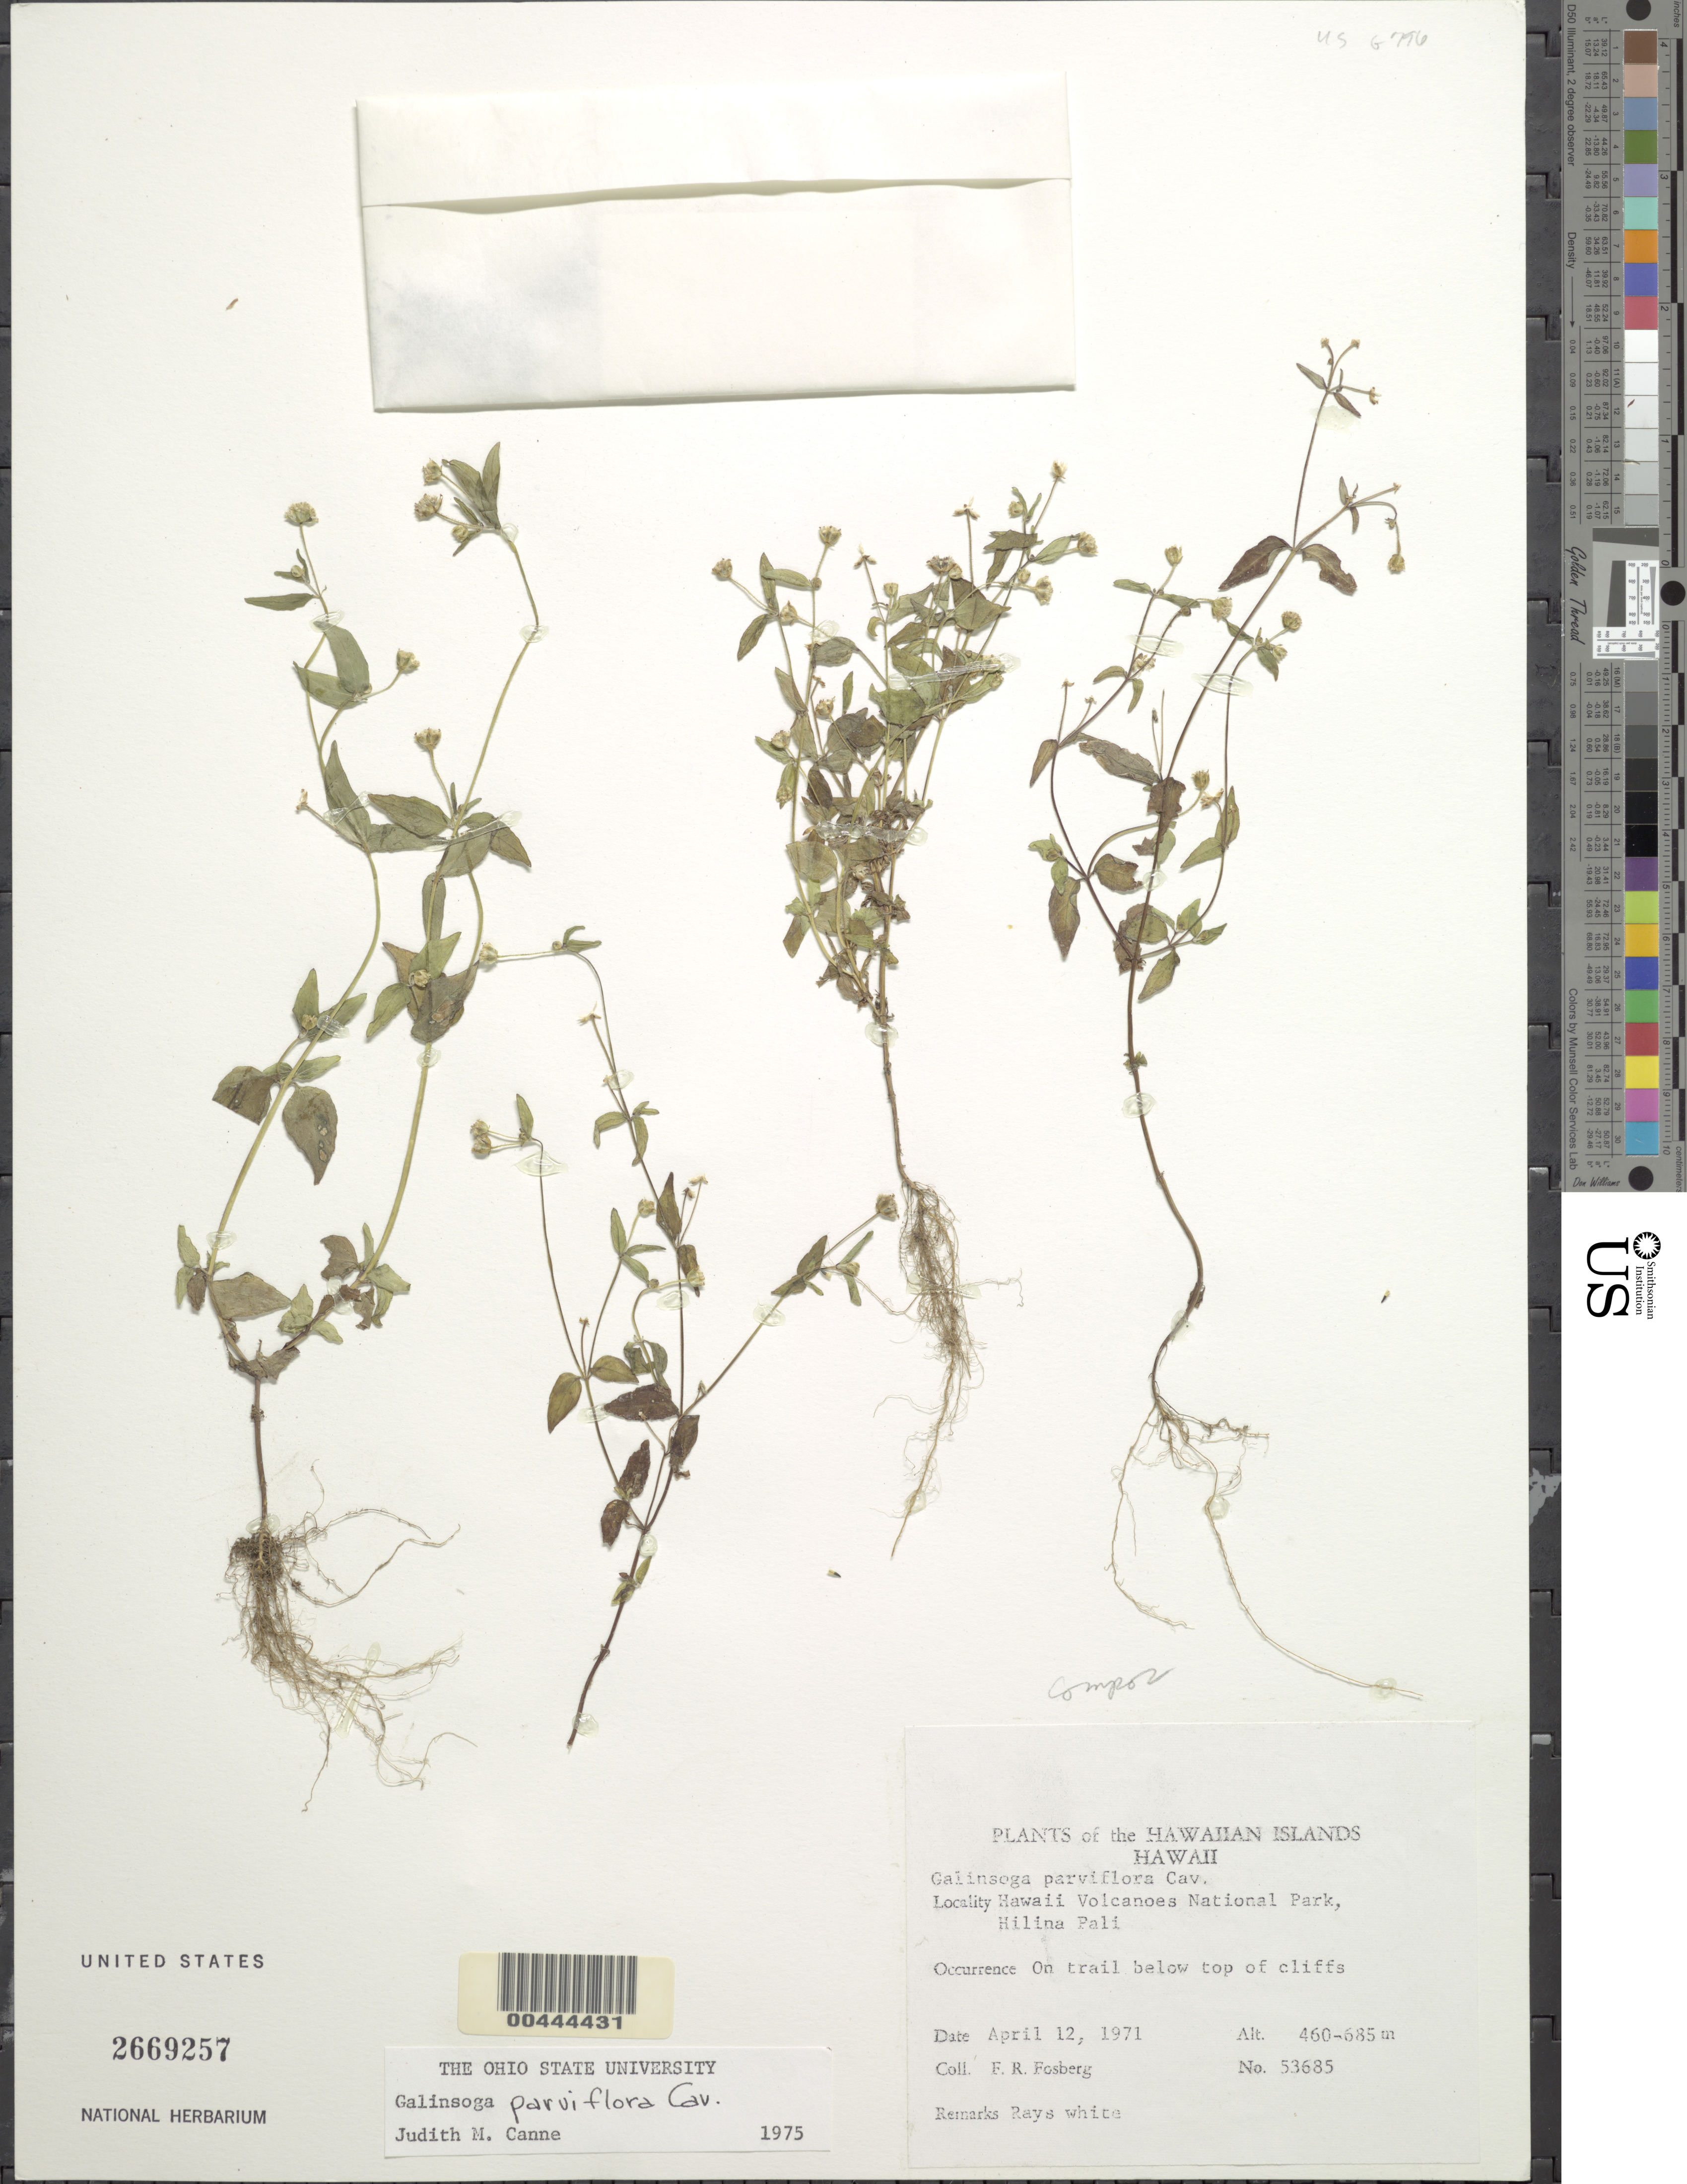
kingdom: Plantae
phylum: Tracheophyta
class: Magnoliopsida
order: Asterales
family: Asteraceae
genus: Galinsoga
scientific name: Galinsoga parviflora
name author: Cav.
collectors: F. R. Fosberg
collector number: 53685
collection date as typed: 12 Apr 1971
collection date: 1971-04-12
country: United States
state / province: Hawaii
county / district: Hawaii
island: Hawaii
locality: Hawaii Volcanoes National Park, Hilina Pali, on trail below top of cliffs.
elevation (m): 460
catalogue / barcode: US 2669257